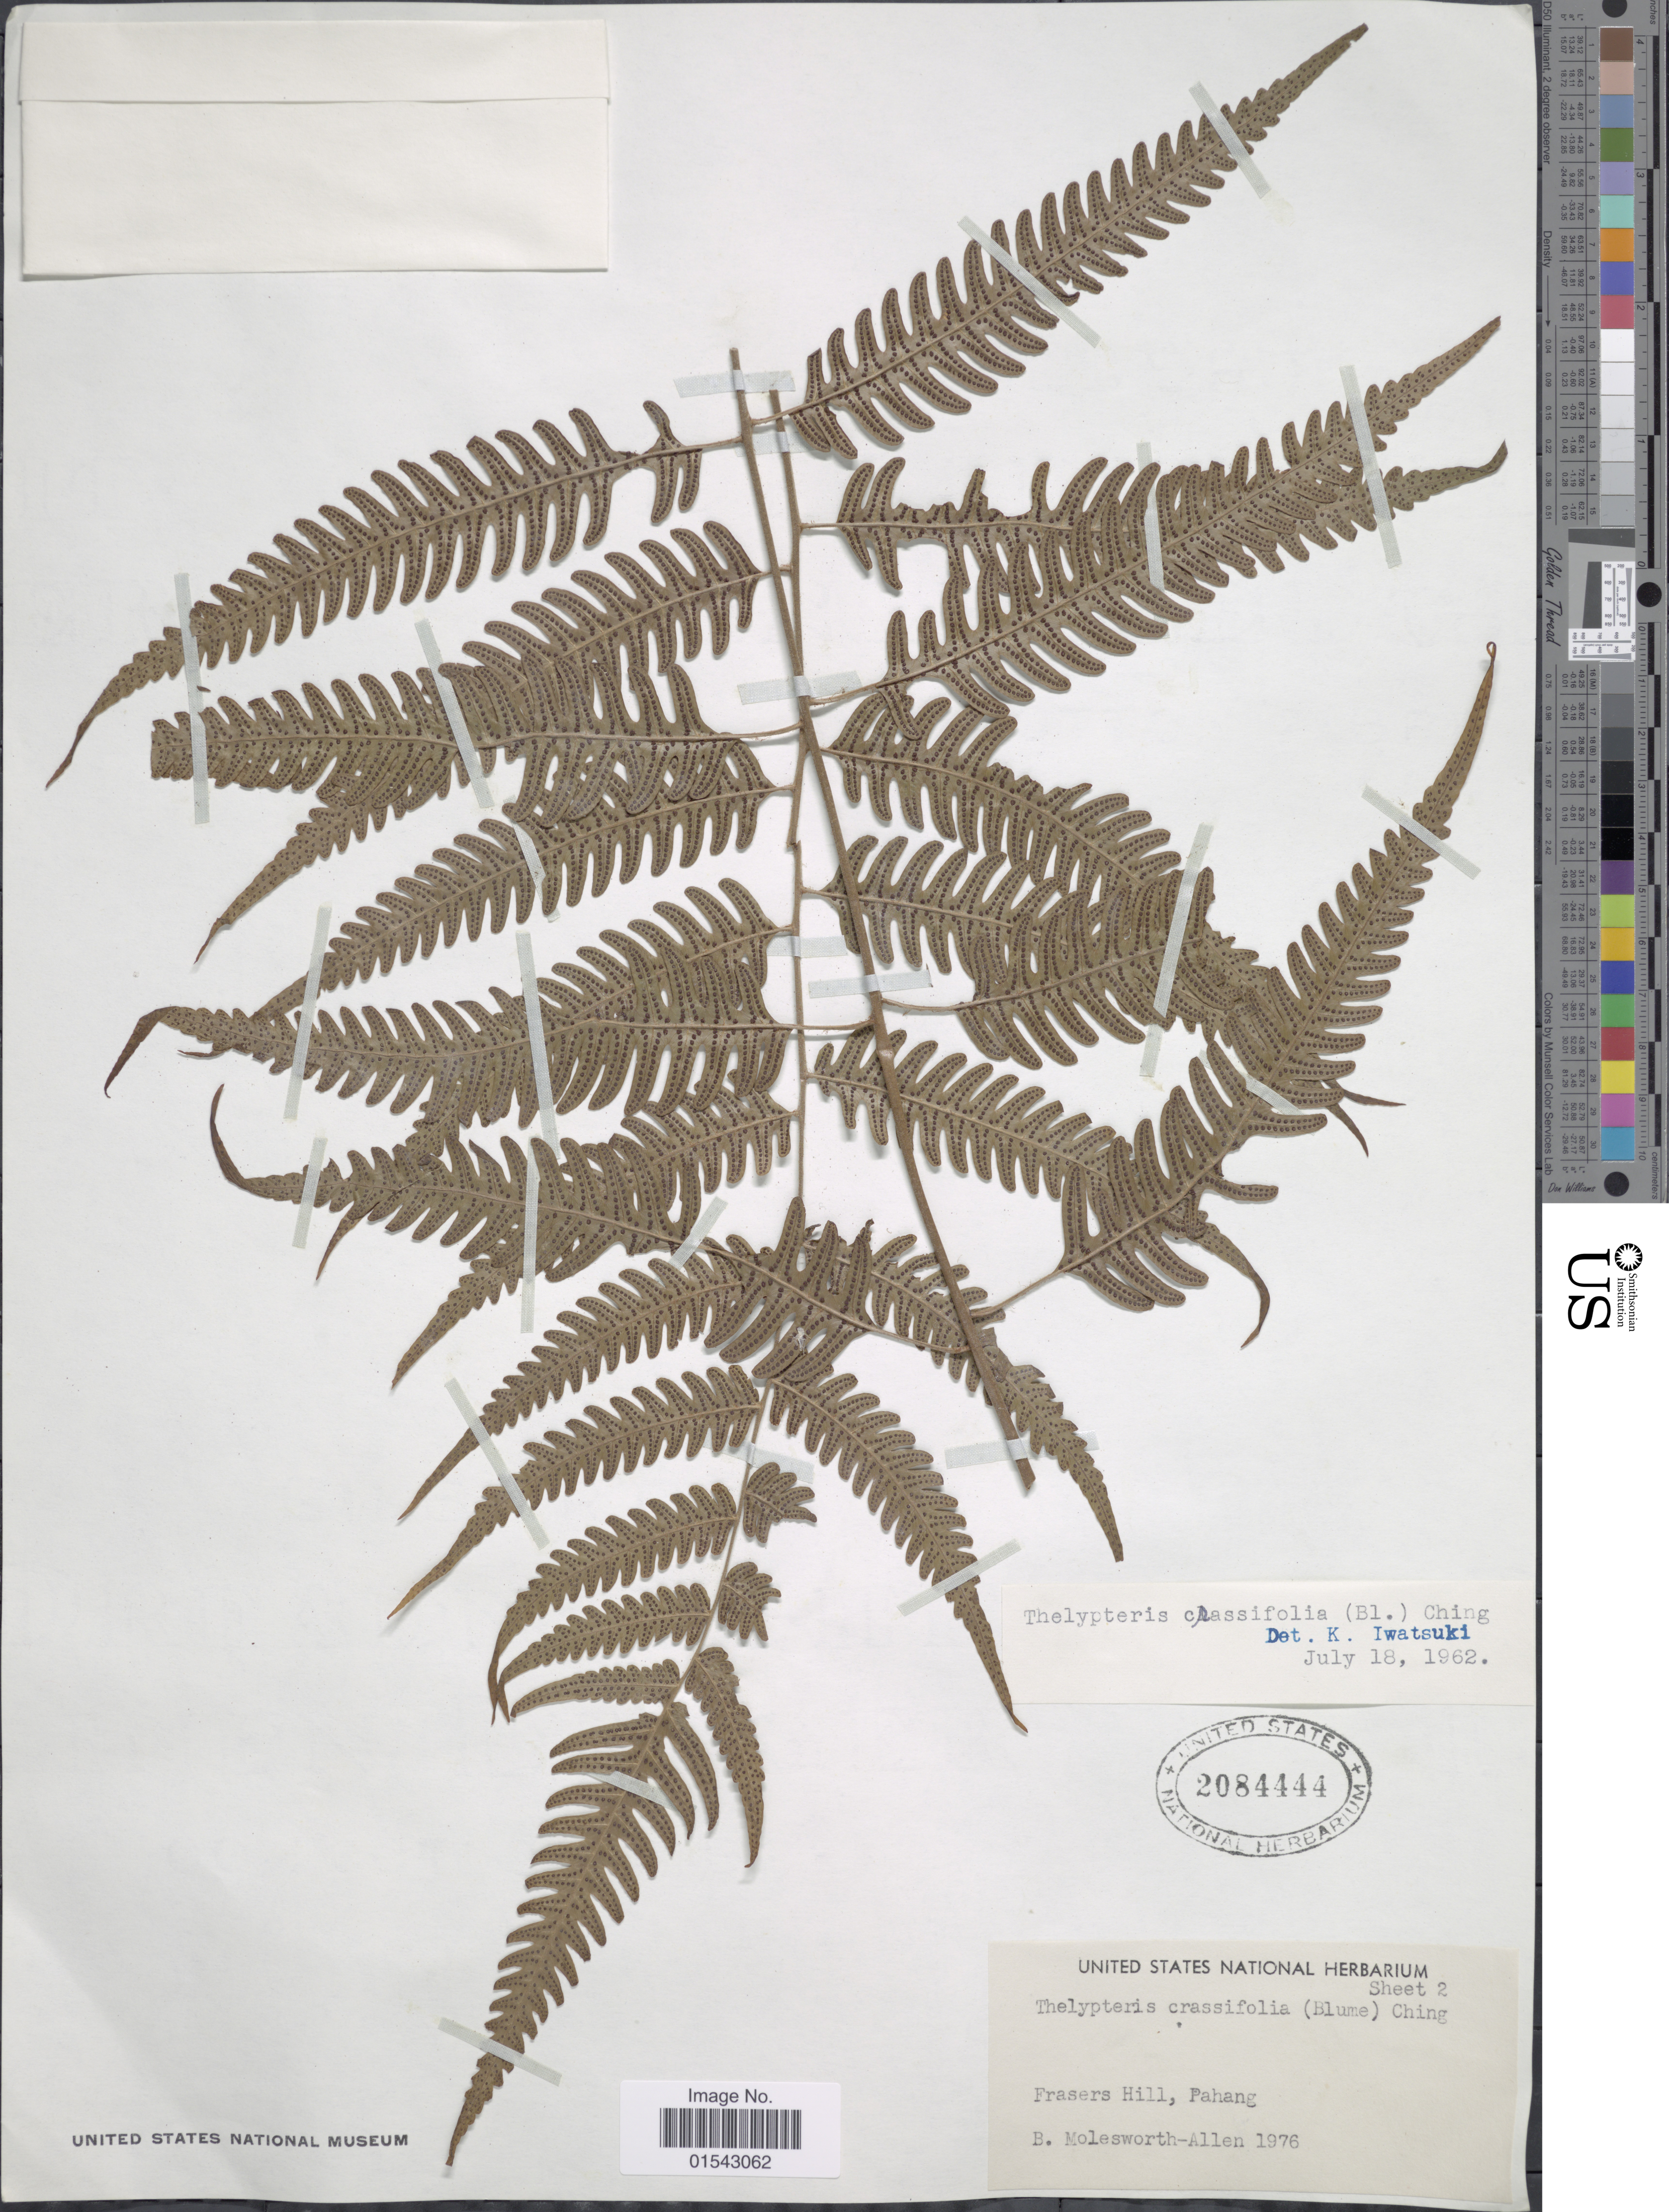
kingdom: Plantae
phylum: Tracheophyta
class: Polypodiopsida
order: Polypodiales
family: Thelypteridaceae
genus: Mesophlebion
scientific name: Mesophlebion crassifolium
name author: (Blume) Holttum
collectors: B. E. G. Molesworth-Allen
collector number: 1976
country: Malaysia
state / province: Pahang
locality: Frasers Hill, Pahang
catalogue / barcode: US 2084444